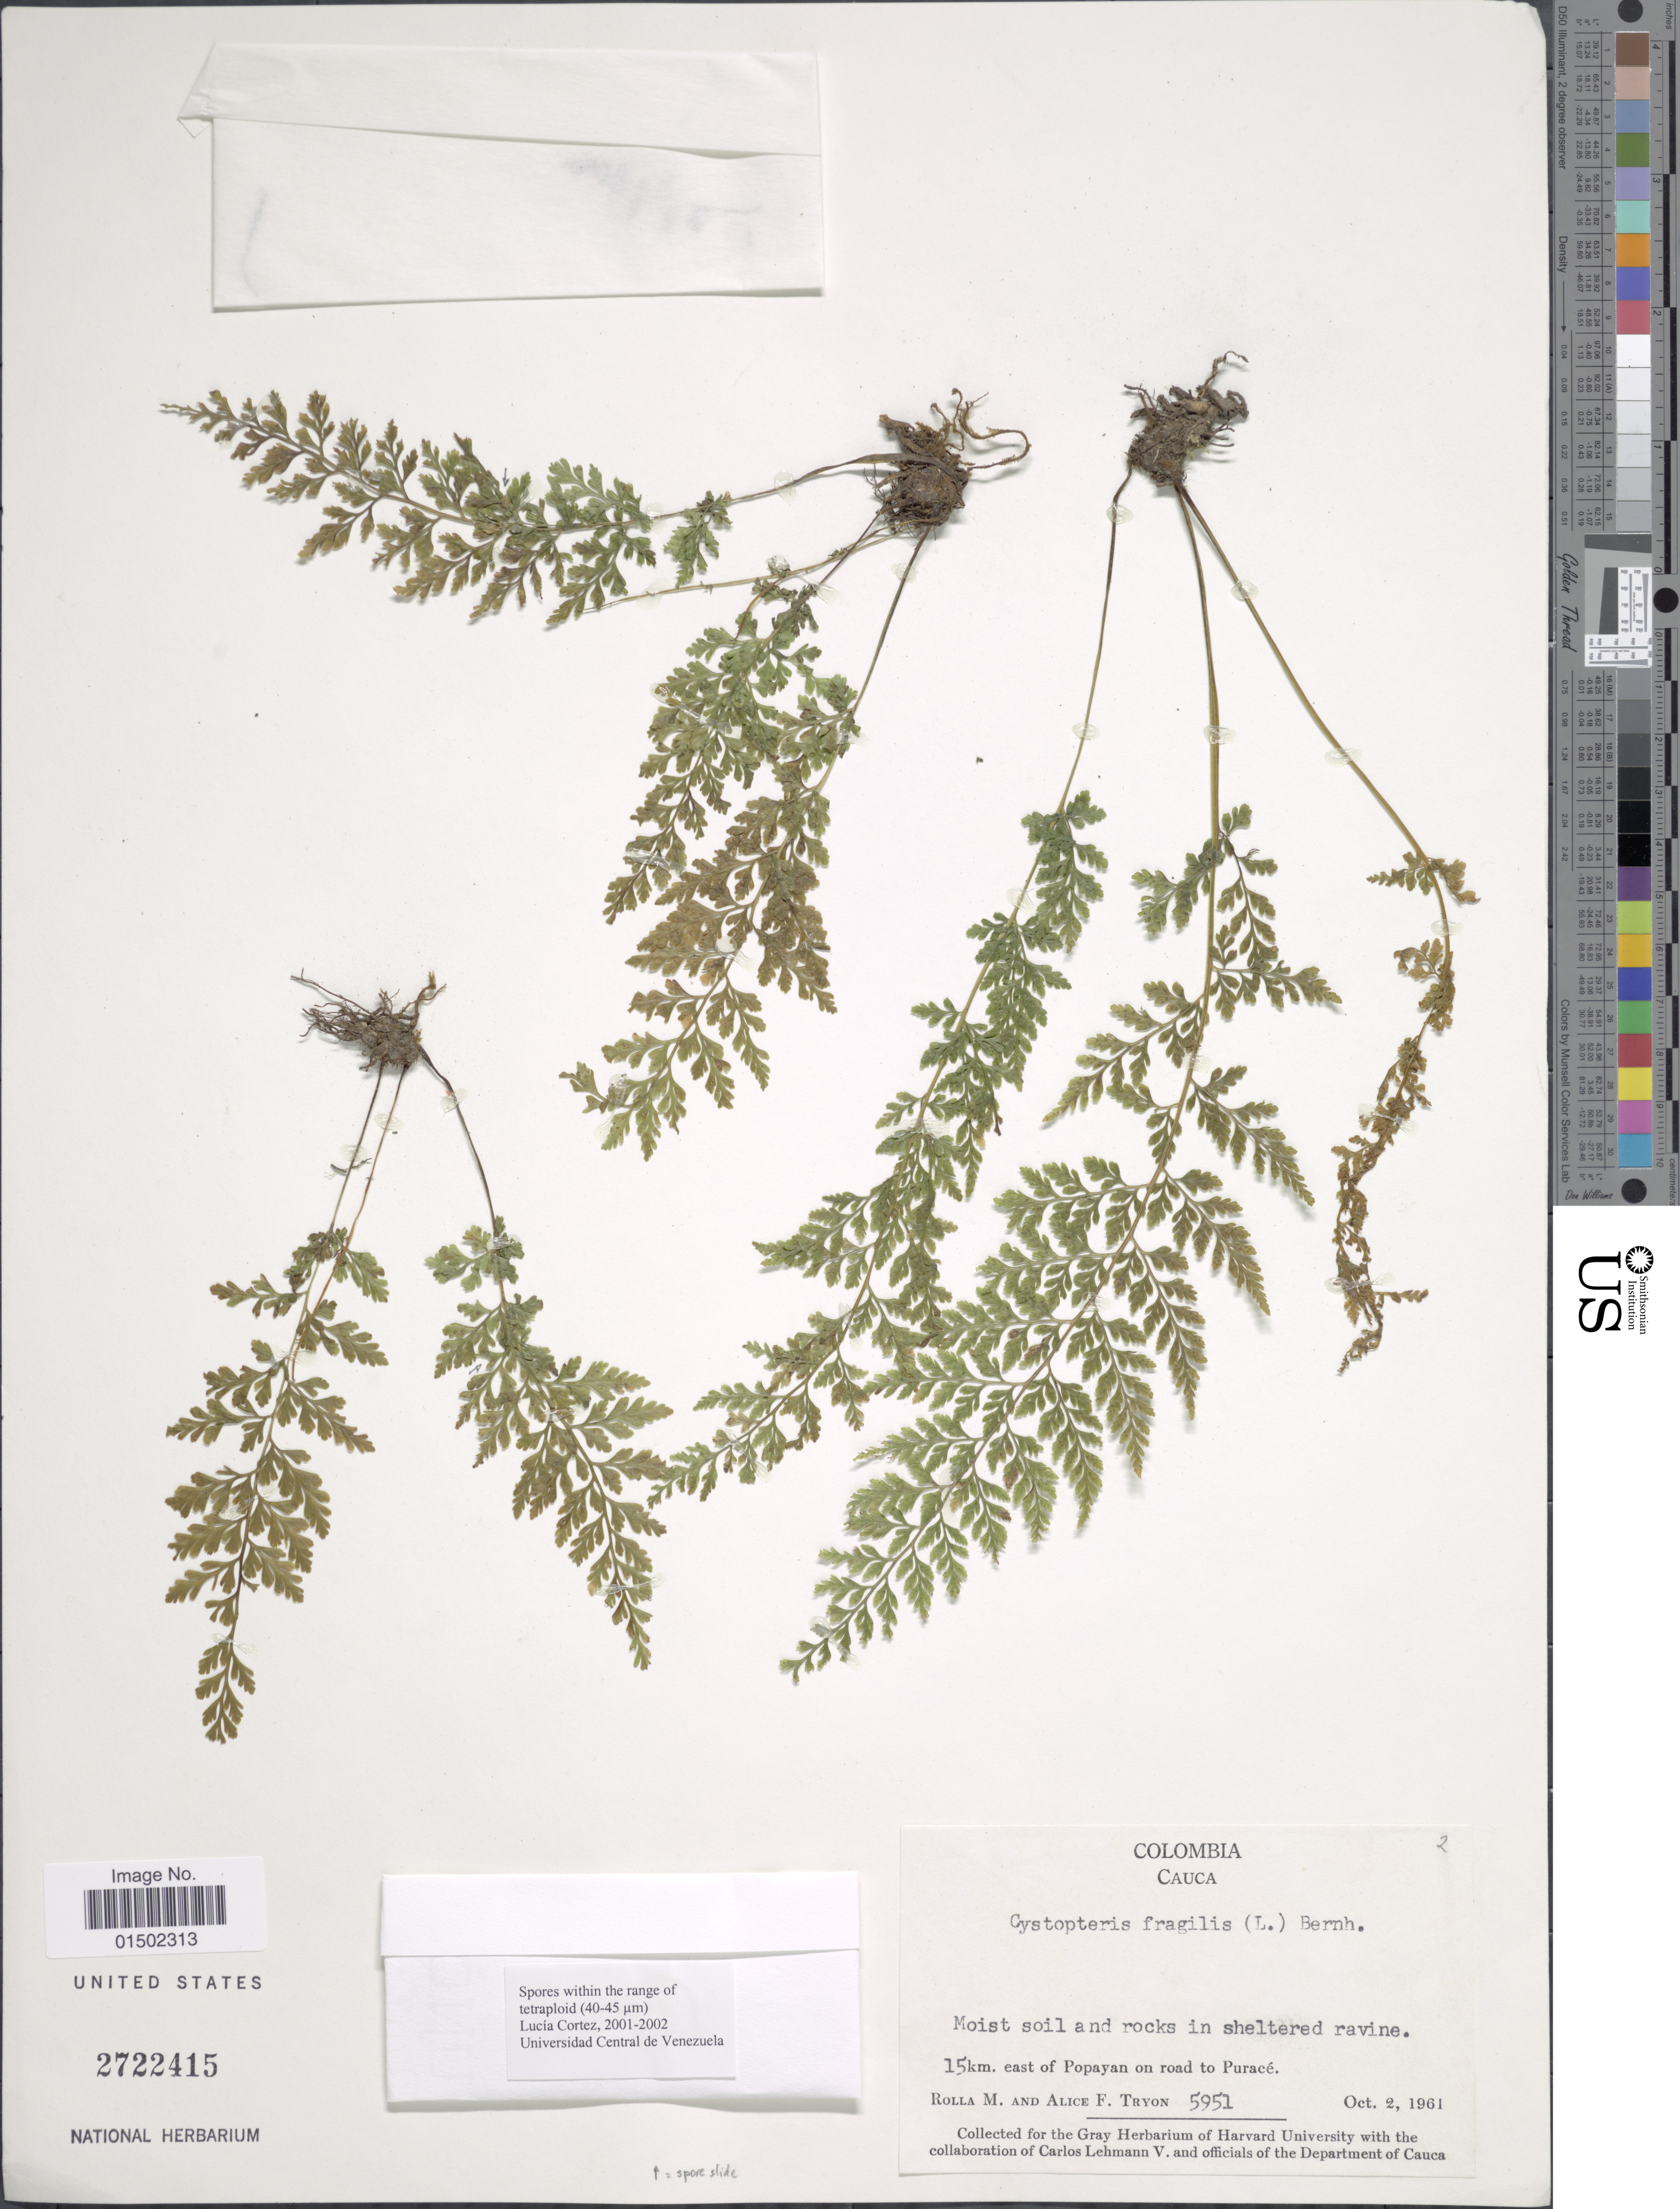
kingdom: Plantae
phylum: Tracheophyta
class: Polypodiopsida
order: Polypodiales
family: Cystopteridaceae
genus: Cystopteris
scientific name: Cystopteris fragilis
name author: (L.) Bernh.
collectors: R. M. Tryon & A. F. Tryon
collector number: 5951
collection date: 1961-10-02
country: Colombia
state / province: Cauca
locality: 15km. east of Popayab on road to Purace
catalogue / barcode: US 2722415